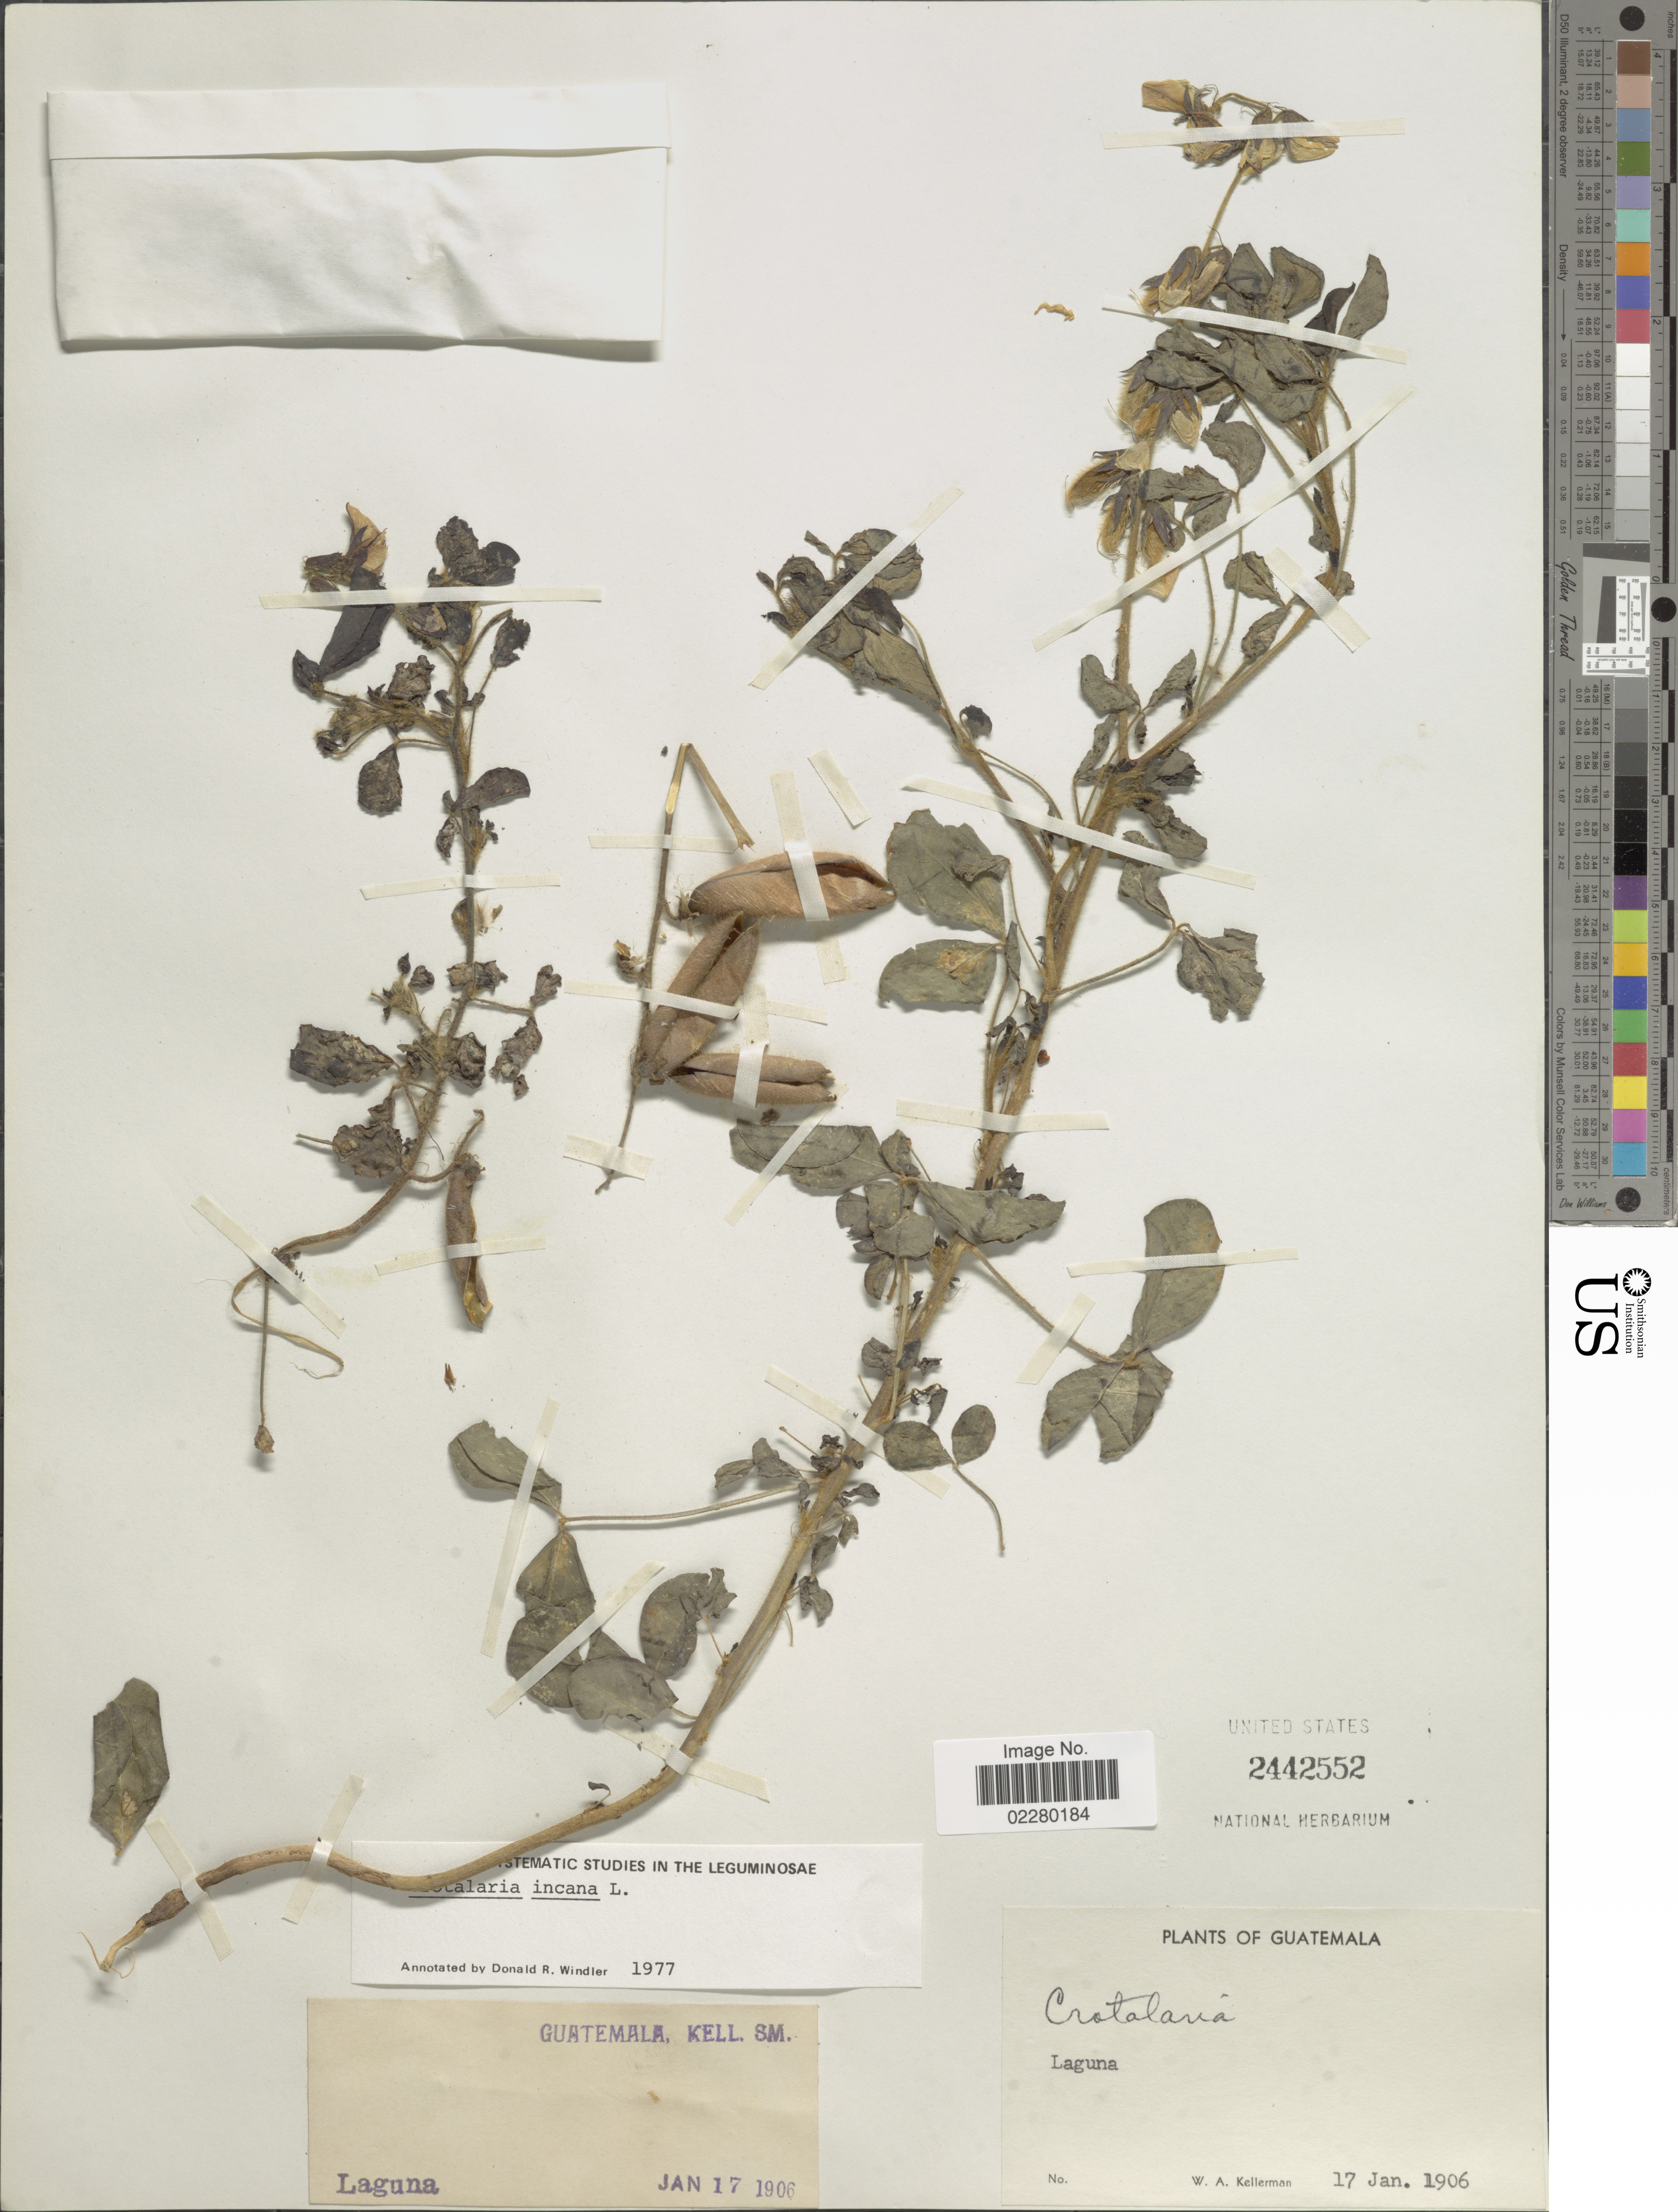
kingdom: Plantae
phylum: Tracheophyta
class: Magnoliopsida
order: Fabales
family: Fabaceae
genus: Crotalaria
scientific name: Crotalaria incana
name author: L.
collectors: W. Kellerman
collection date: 1906-01-17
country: Guatemala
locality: Laguna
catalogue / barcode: US 2442552